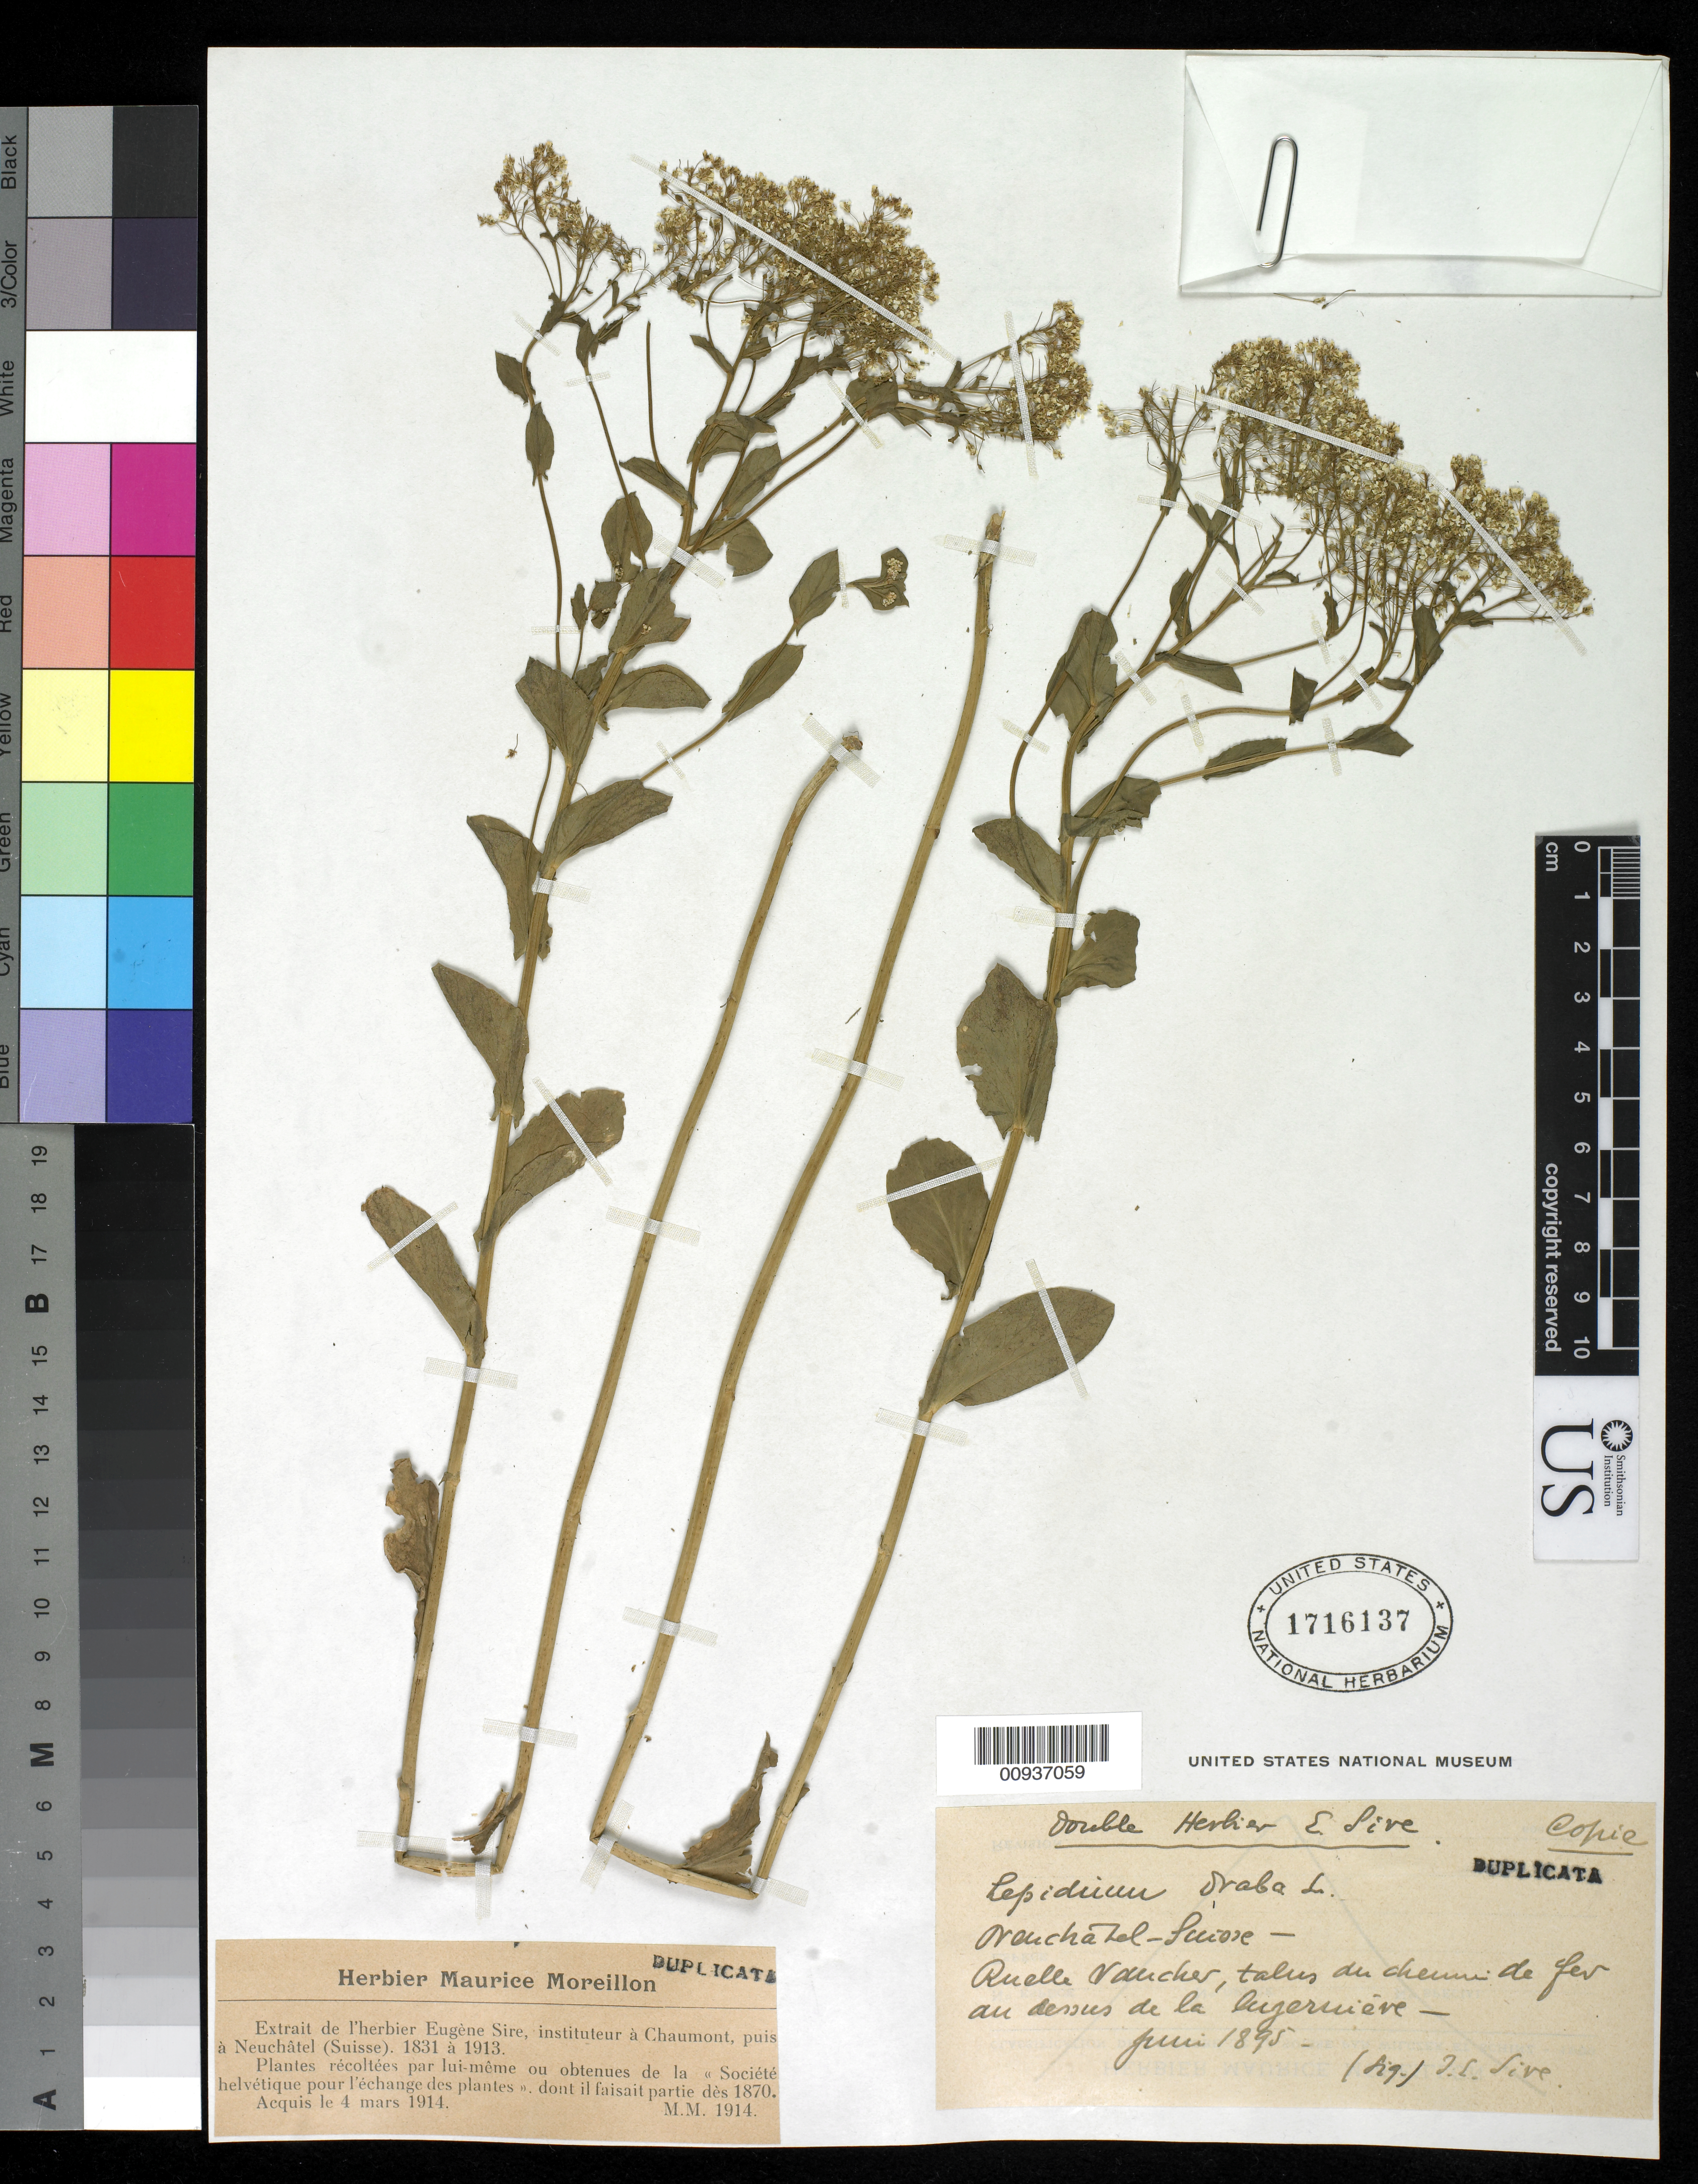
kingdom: Plantae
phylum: Tracheophyta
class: Magnoliopsida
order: Brassicales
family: Brassicaceae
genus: Lepidium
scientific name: Lepidium draba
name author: L.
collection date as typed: Jun 1895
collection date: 1895-06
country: Switzerland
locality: Neuchatel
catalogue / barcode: US 1716137